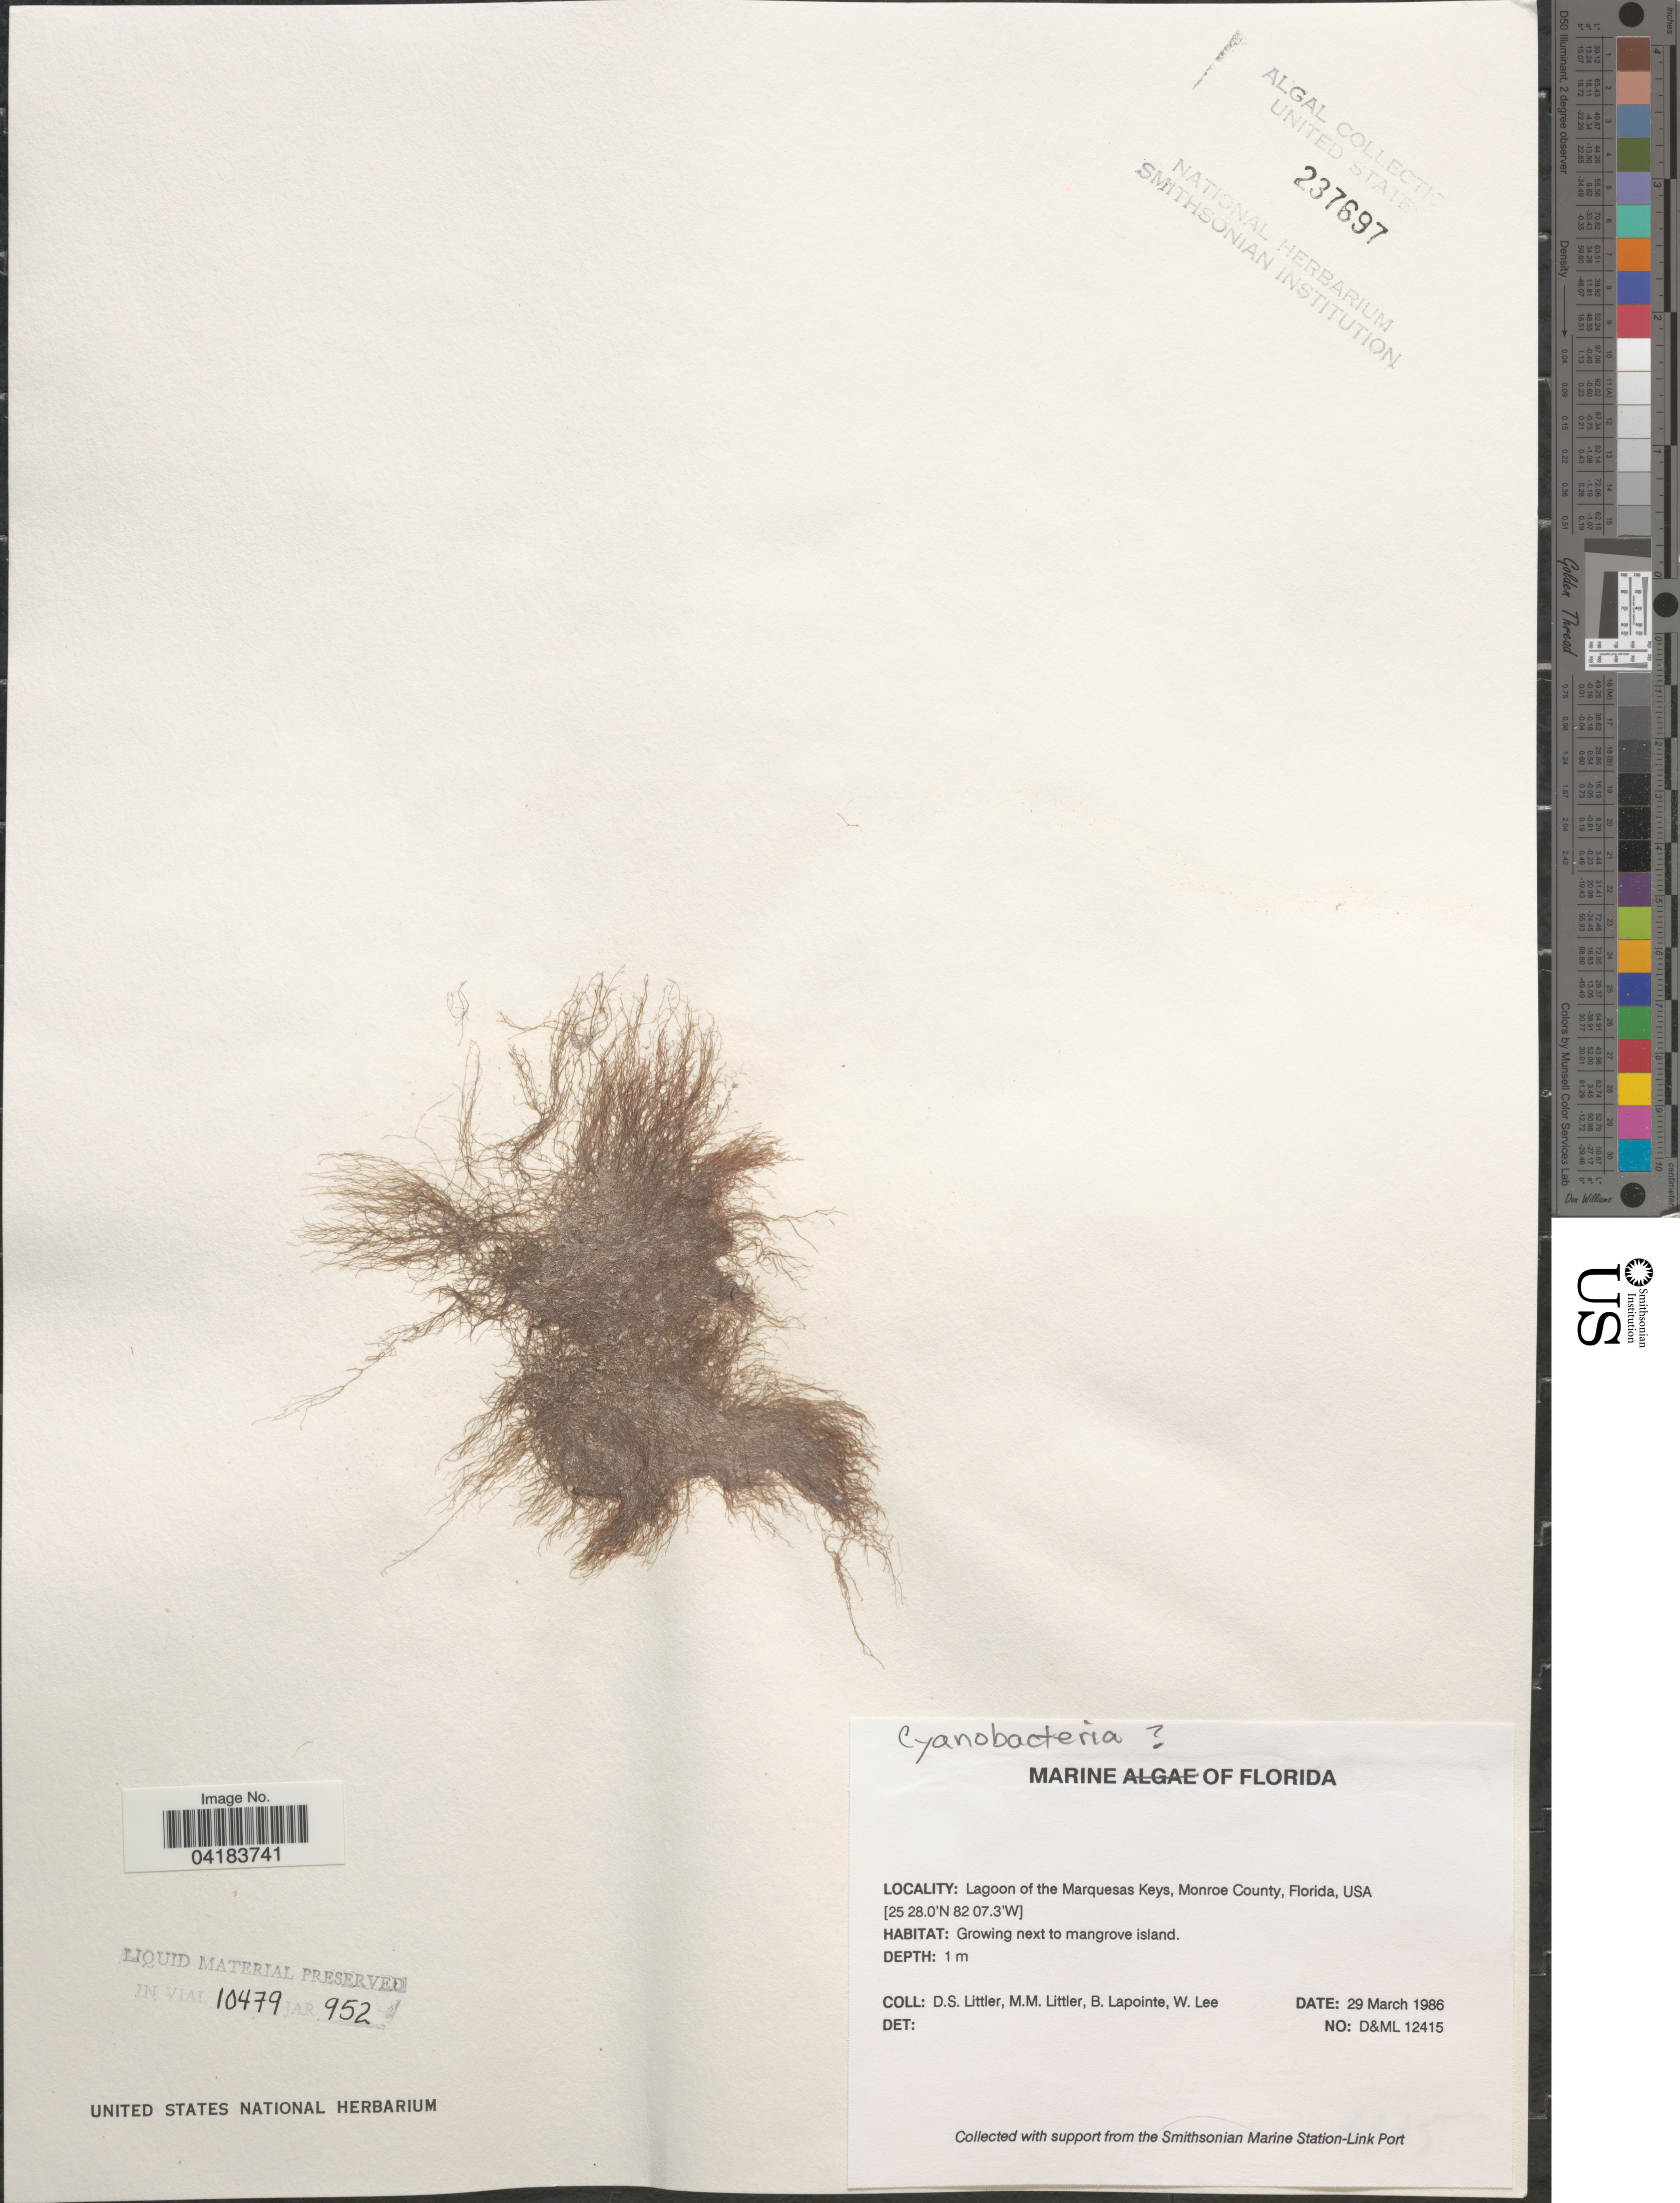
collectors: D. S. Littler, B. Lapointe & W. Lee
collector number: D&ML12415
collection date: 1986-03-29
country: United States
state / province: Florida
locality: Lagoon of the Marquesas Keys, Monroe County.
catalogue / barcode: US 237697